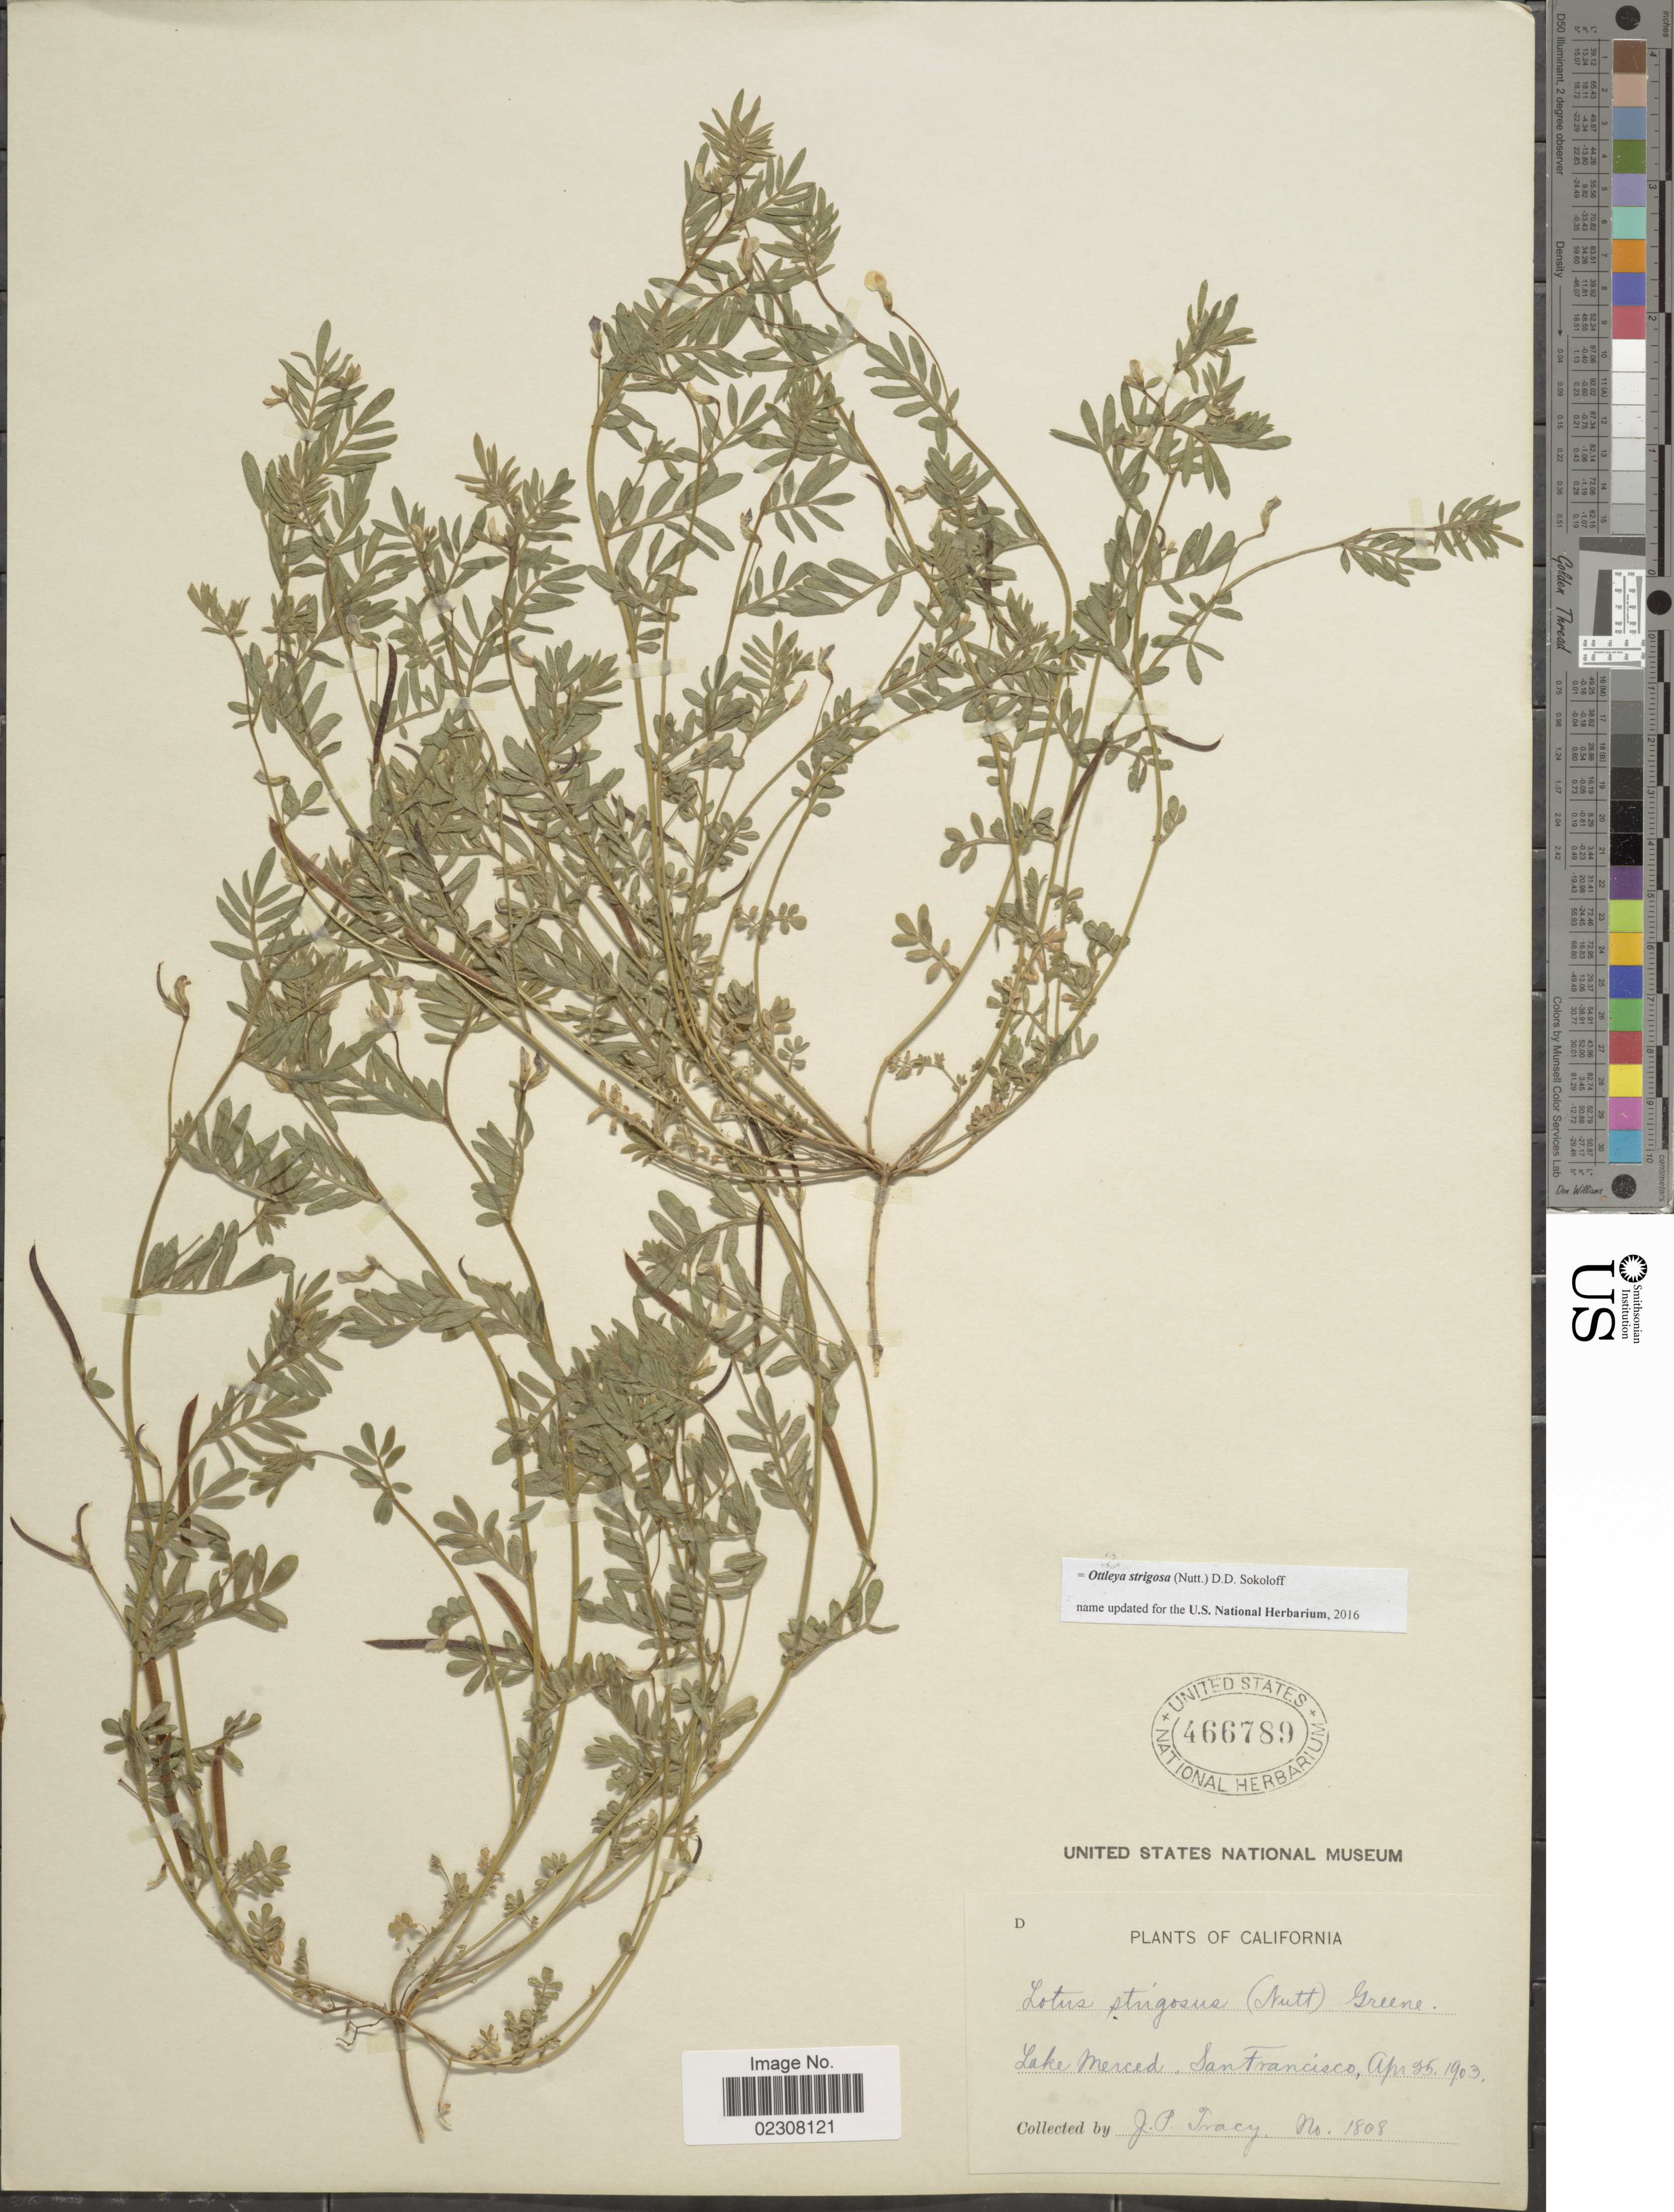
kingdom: Plantae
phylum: Tracheophyta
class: Magnoliopsida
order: Fabales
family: Fabaceae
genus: Ottleya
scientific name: Ottleya strigosa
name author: (Nutt.) D.D. Sokoloff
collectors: J. Tracy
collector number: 1808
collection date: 1903-04-25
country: United States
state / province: California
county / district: San Francisco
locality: Lake Merces, San Francisco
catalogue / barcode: US 466789